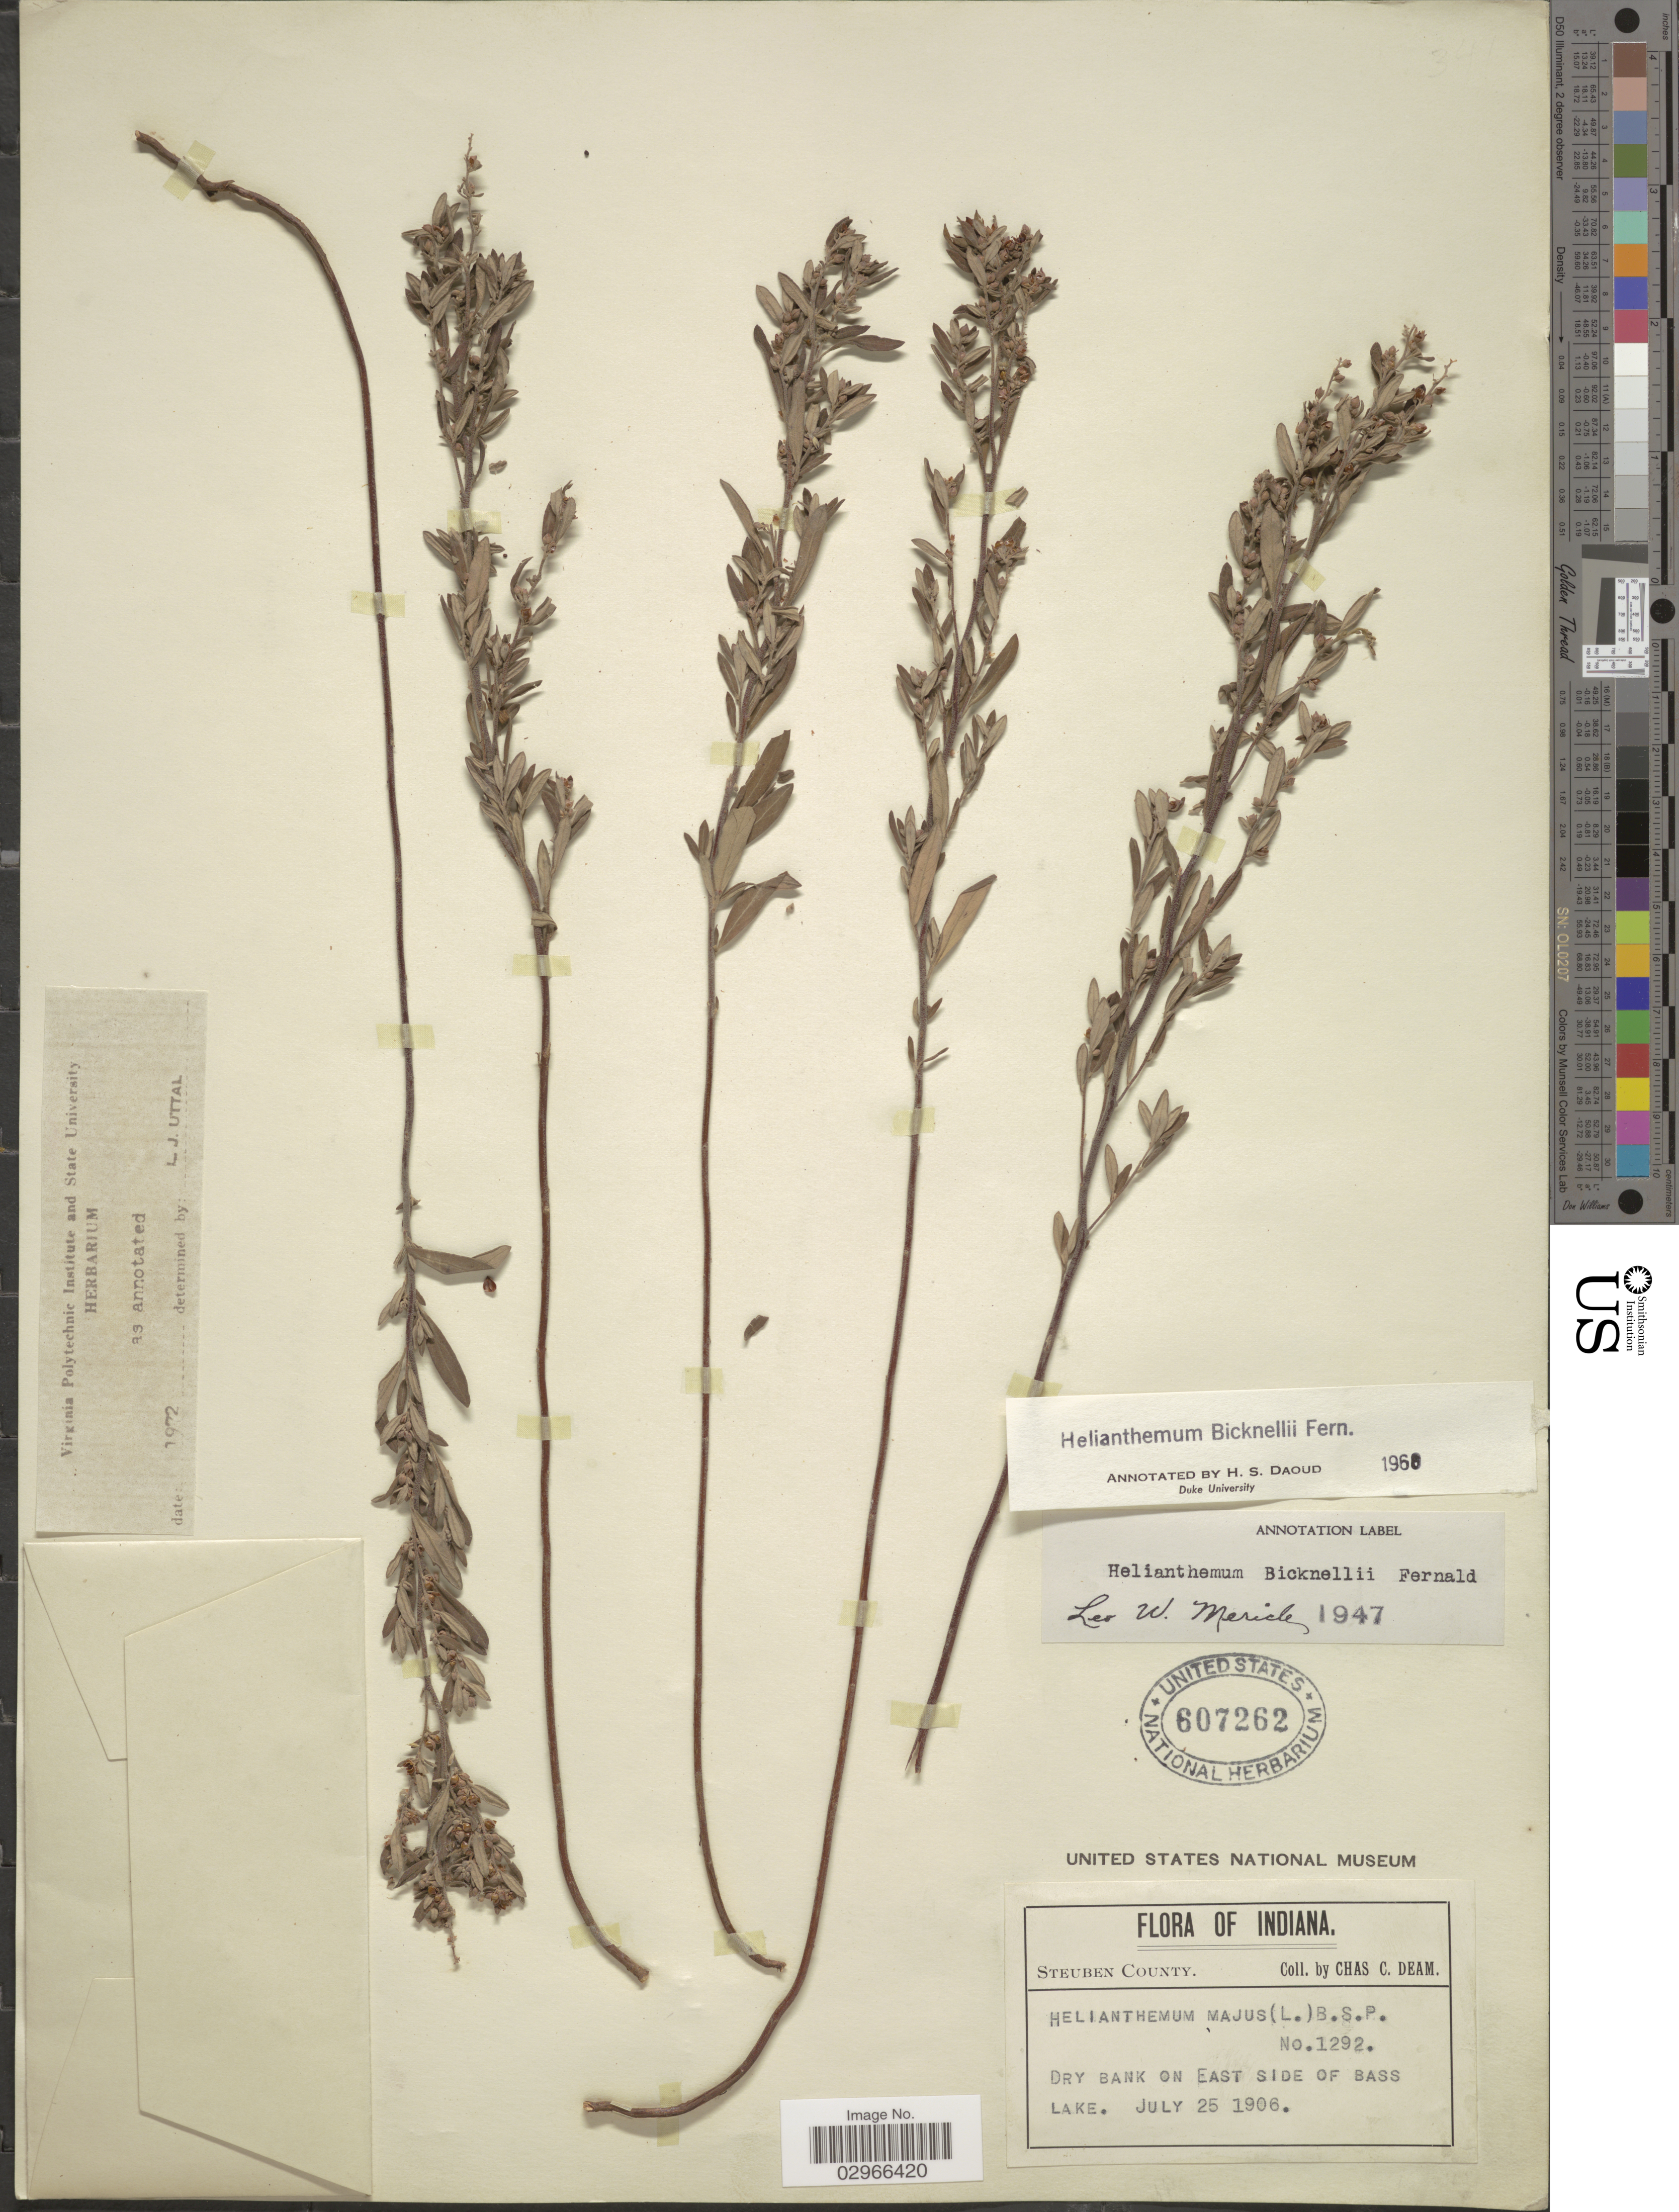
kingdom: Plantae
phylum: Tracheophyta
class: Magnoliopsida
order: Malvales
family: Cistaceae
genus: Helianthemum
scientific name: Helianthemum bicknellii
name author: Fernald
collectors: C. C. Deam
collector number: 1292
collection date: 1906-07-25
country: United States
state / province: Indiana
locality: Steuben County. Dry bank on East Side of Bass Lake.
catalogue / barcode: US 607262